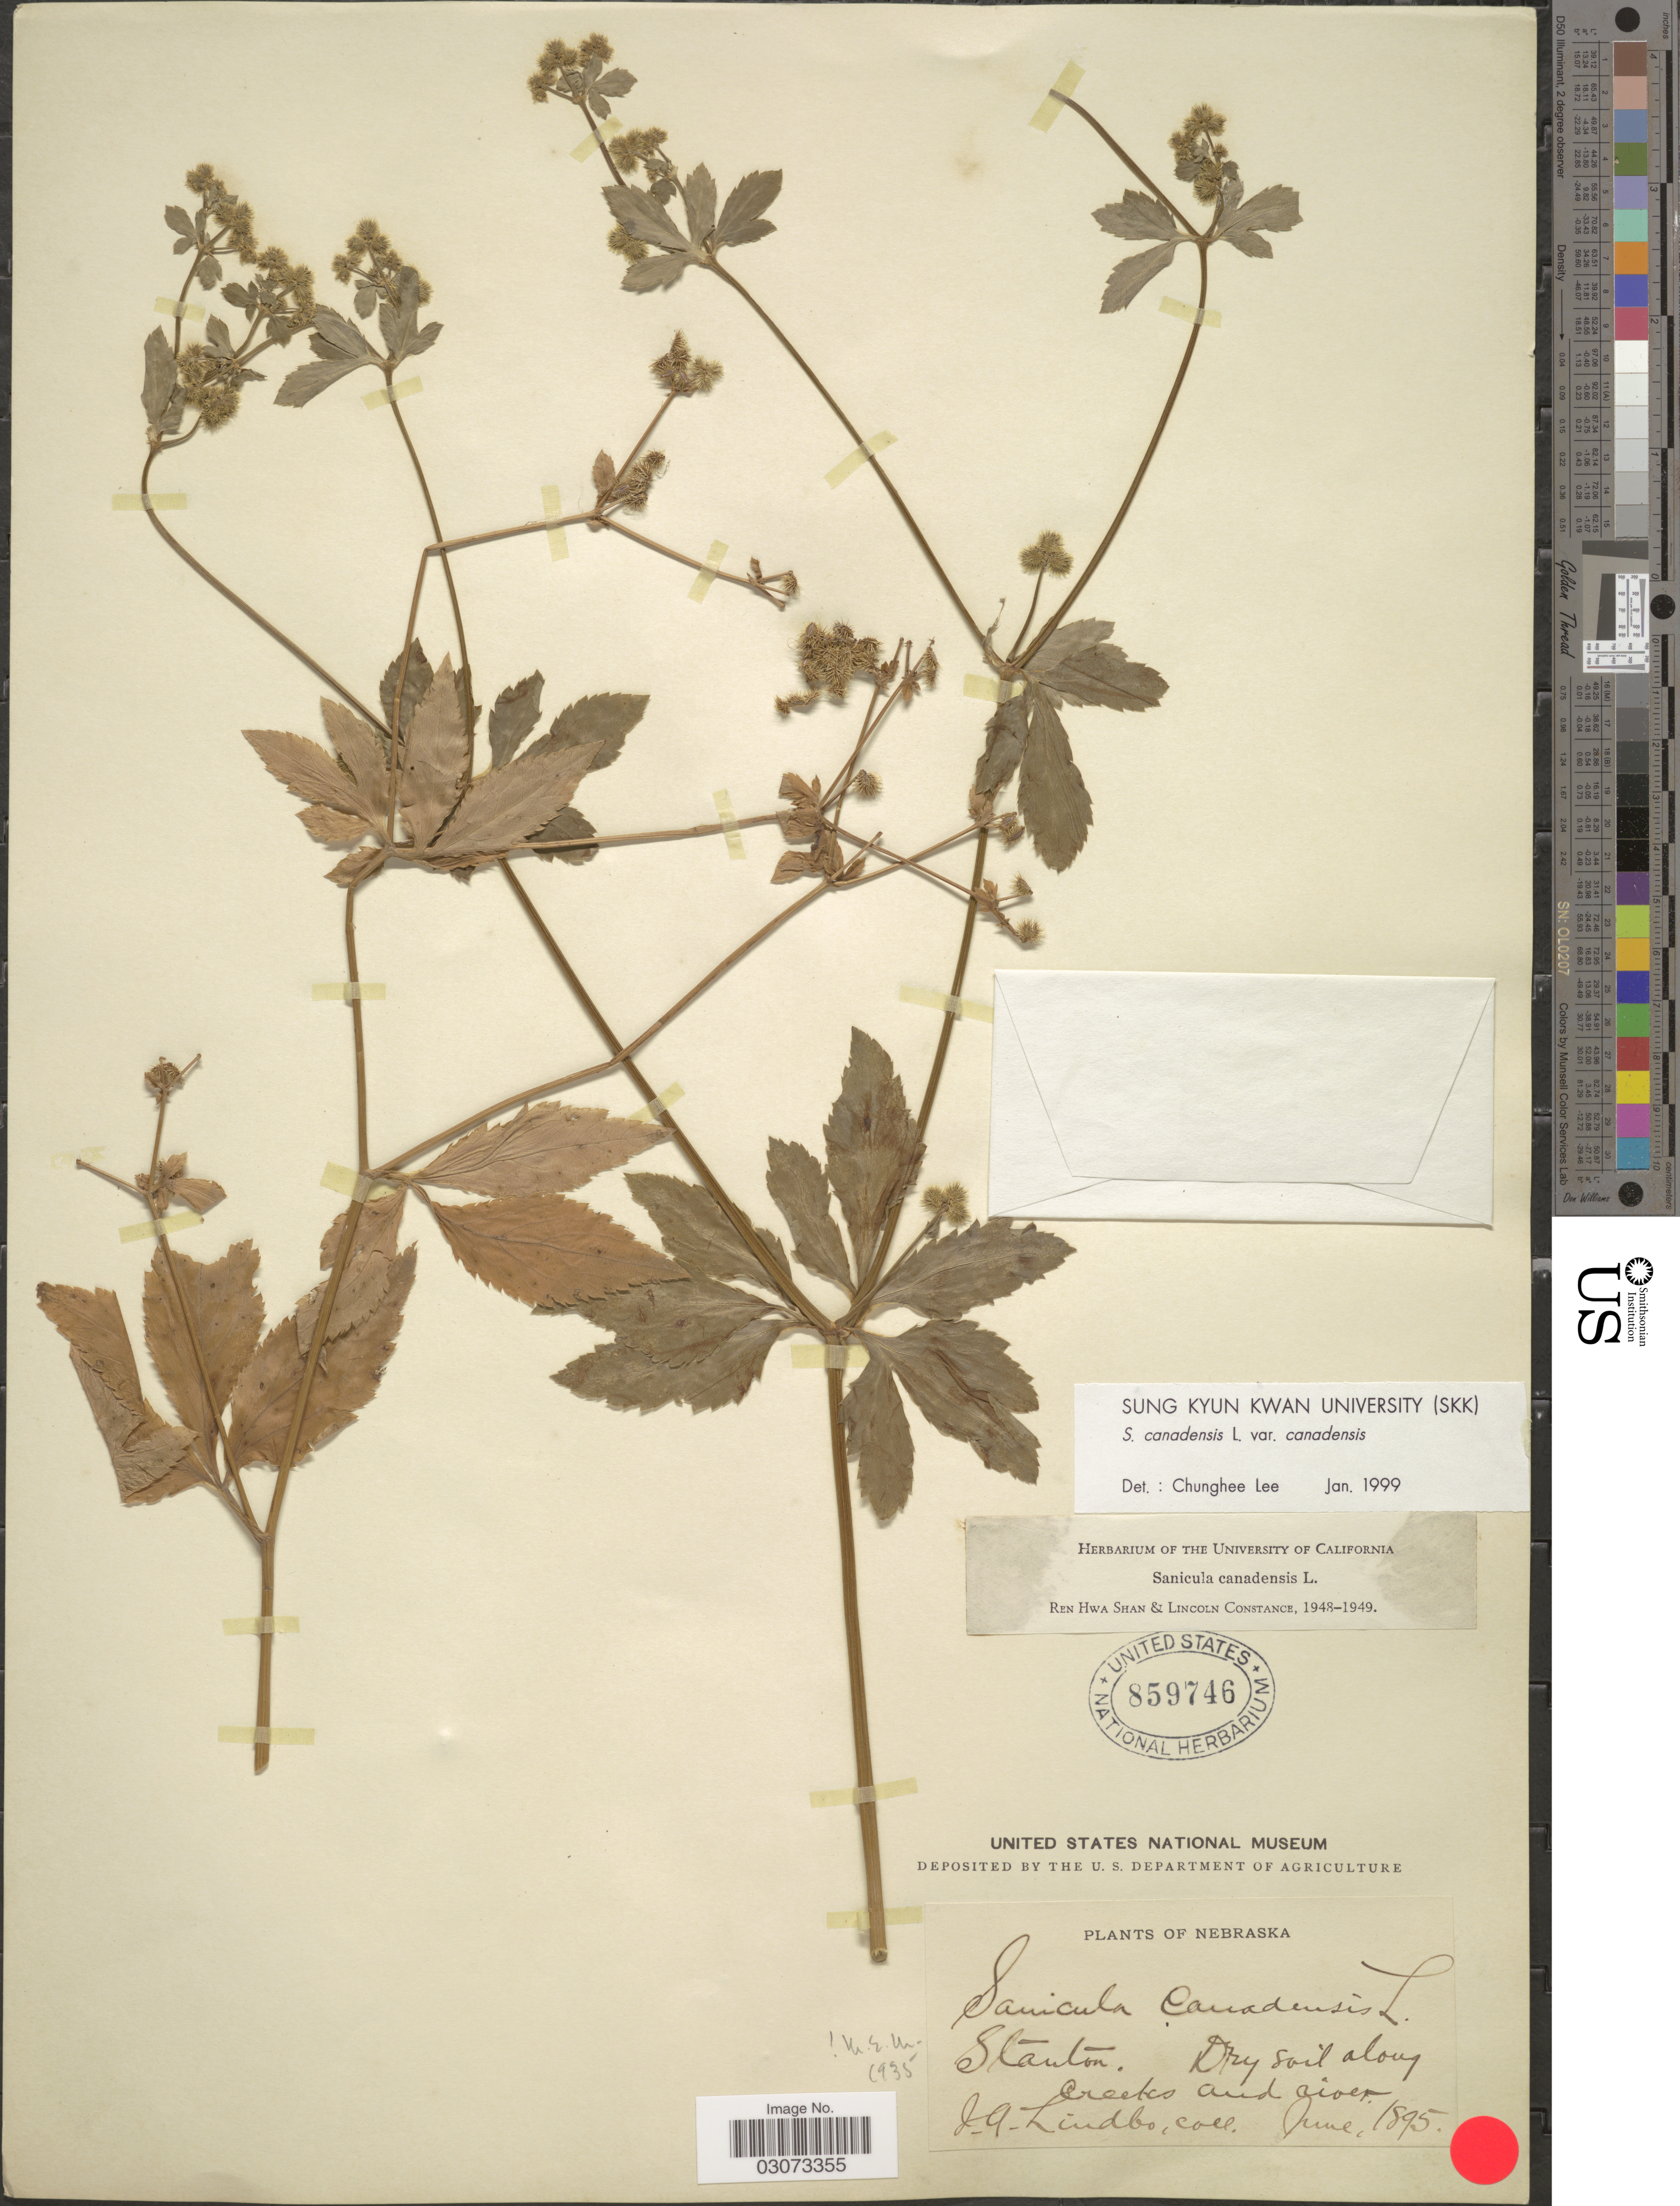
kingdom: Plantae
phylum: Tracheophyta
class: Magnoliopsida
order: Apiales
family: Apiaceae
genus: Sanicula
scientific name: Sanicula canadensis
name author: L.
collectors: J. Lindbo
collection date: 1895-06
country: United States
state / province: Nebraska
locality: Stanton.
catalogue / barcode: US 859746